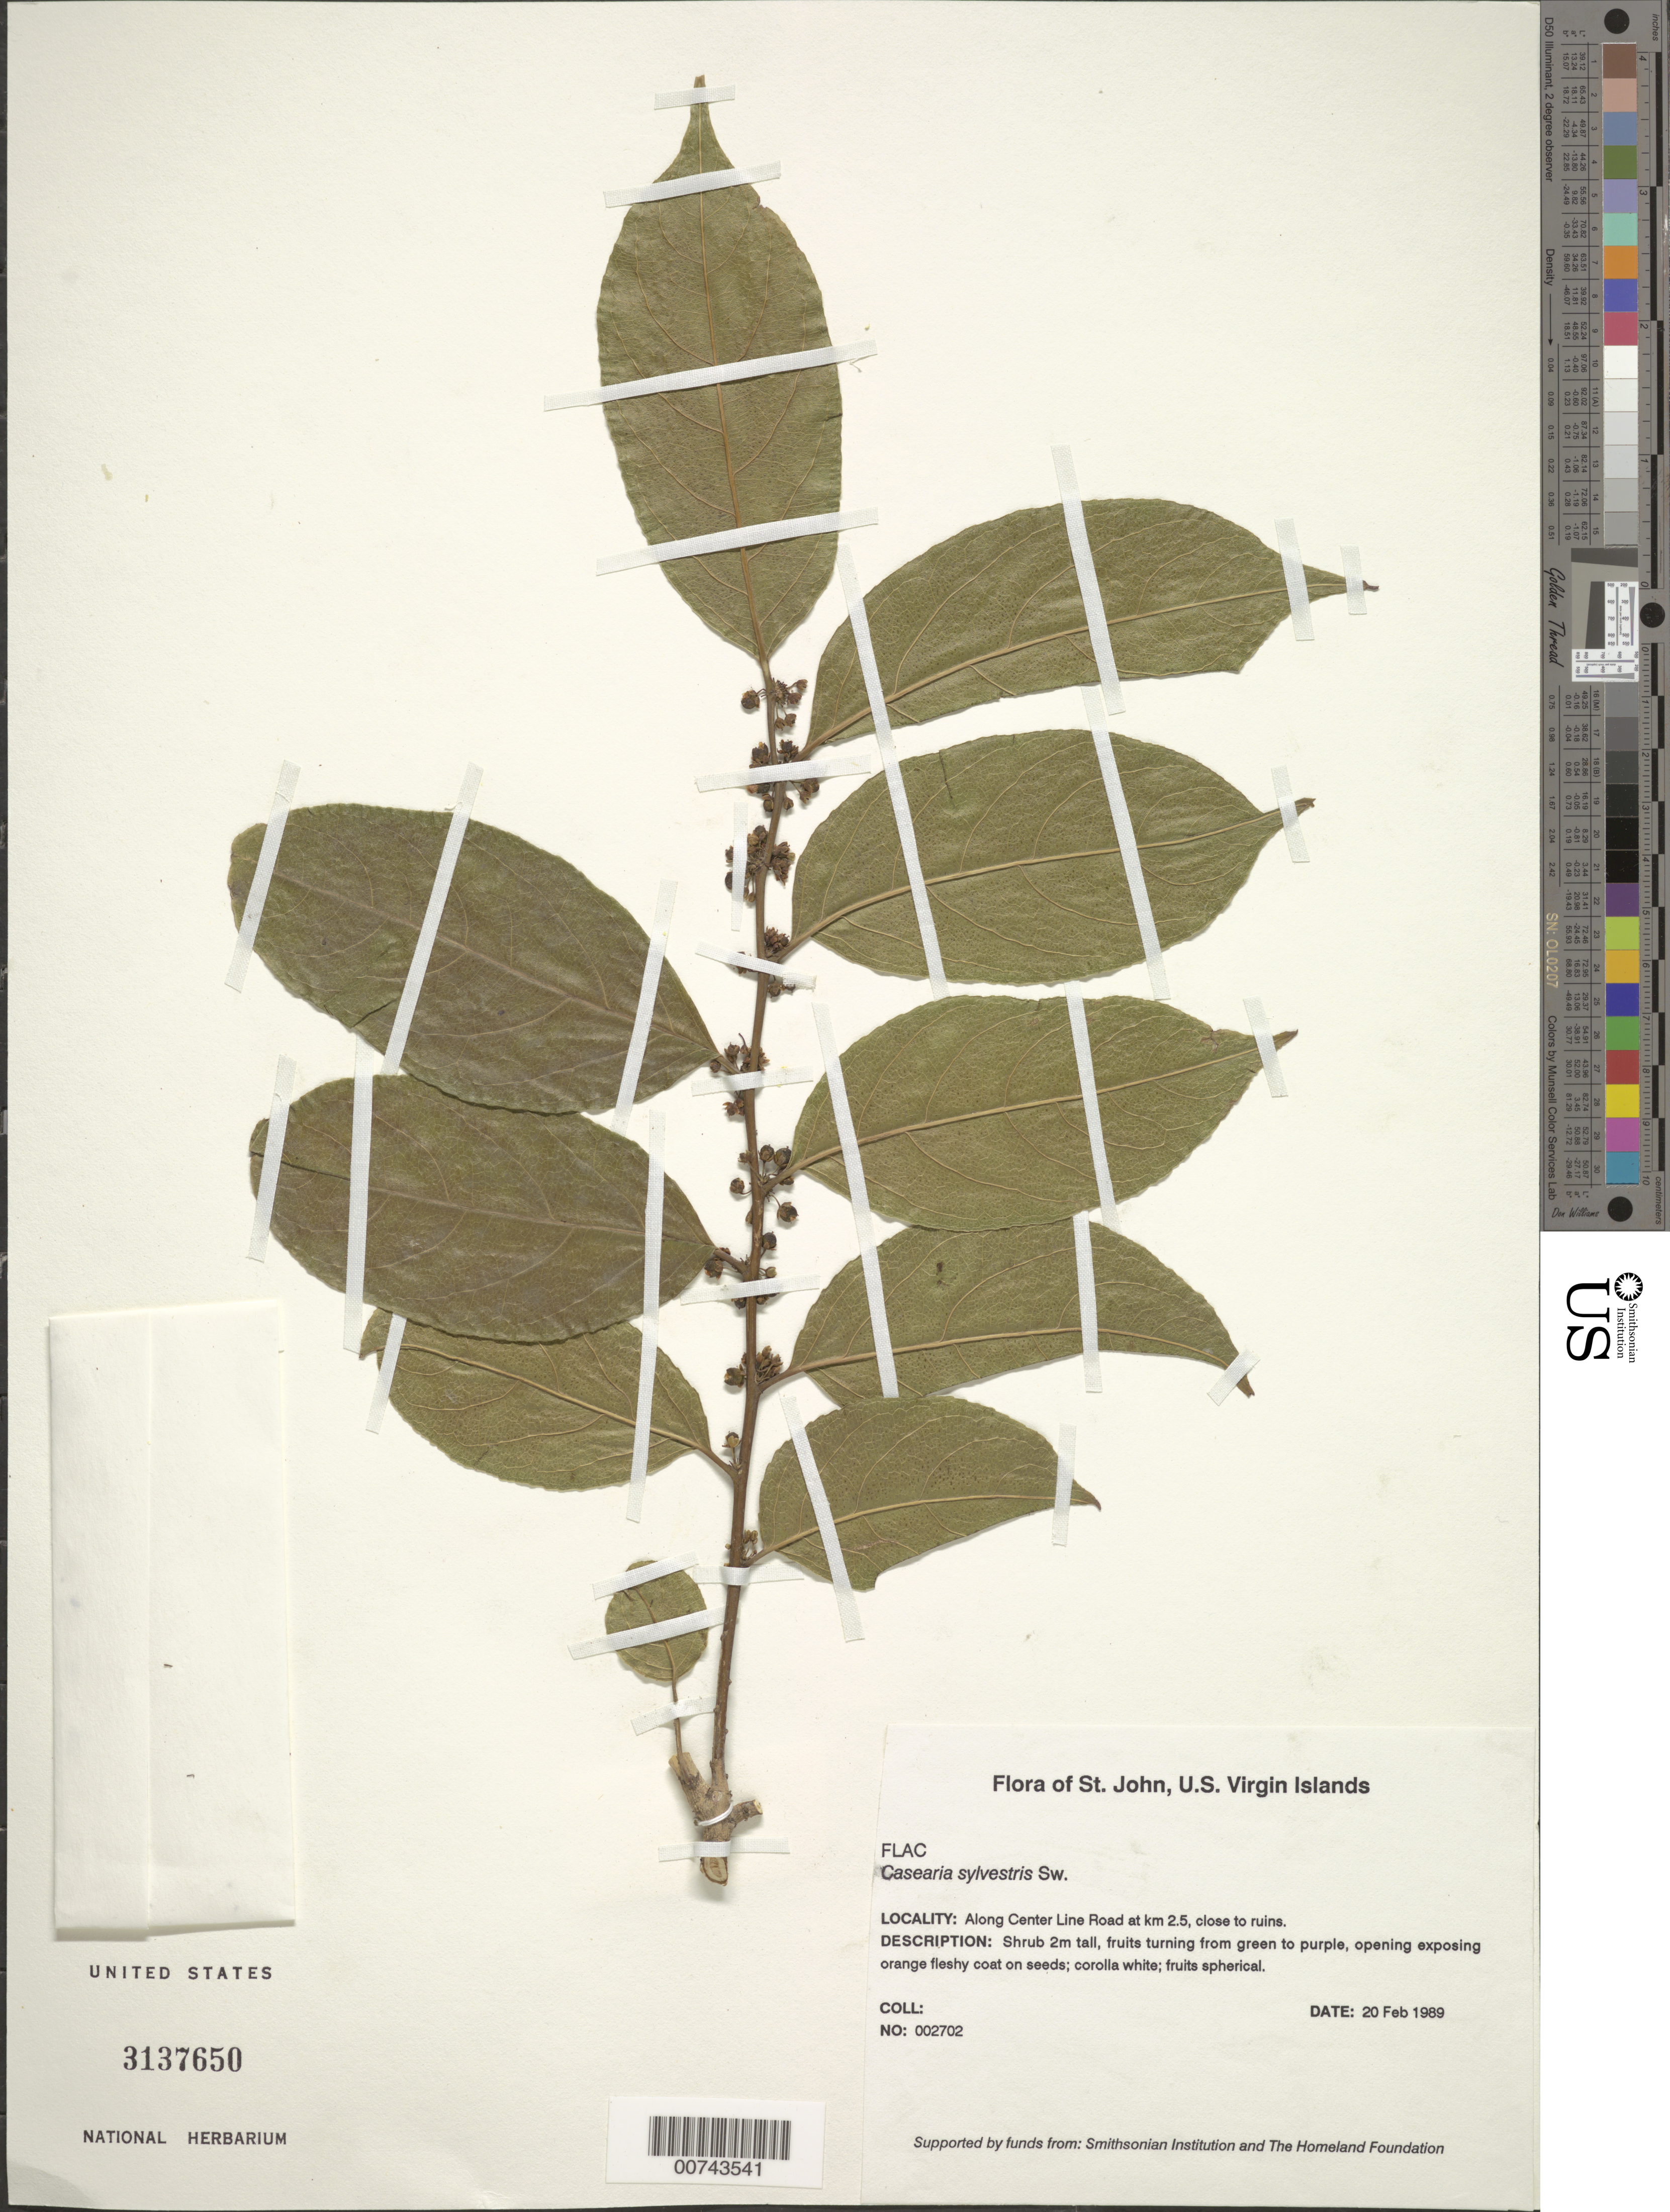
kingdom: Plantae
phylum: Tracheophyta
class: Magnoliopsida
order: Malpighiales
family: Salicaceae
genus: Casearia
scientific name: Casearia sylvestris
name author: Sw.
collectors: P. Acevedo-Rodr.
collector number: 2702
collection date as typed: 20 Feb 1989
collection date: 1989-02-20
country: U.S. Virgin Islands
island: St. John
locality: Cruz Bay Quarter, Along Center Line Road at km 2.5, close to ruins.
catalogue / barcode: US 3137650